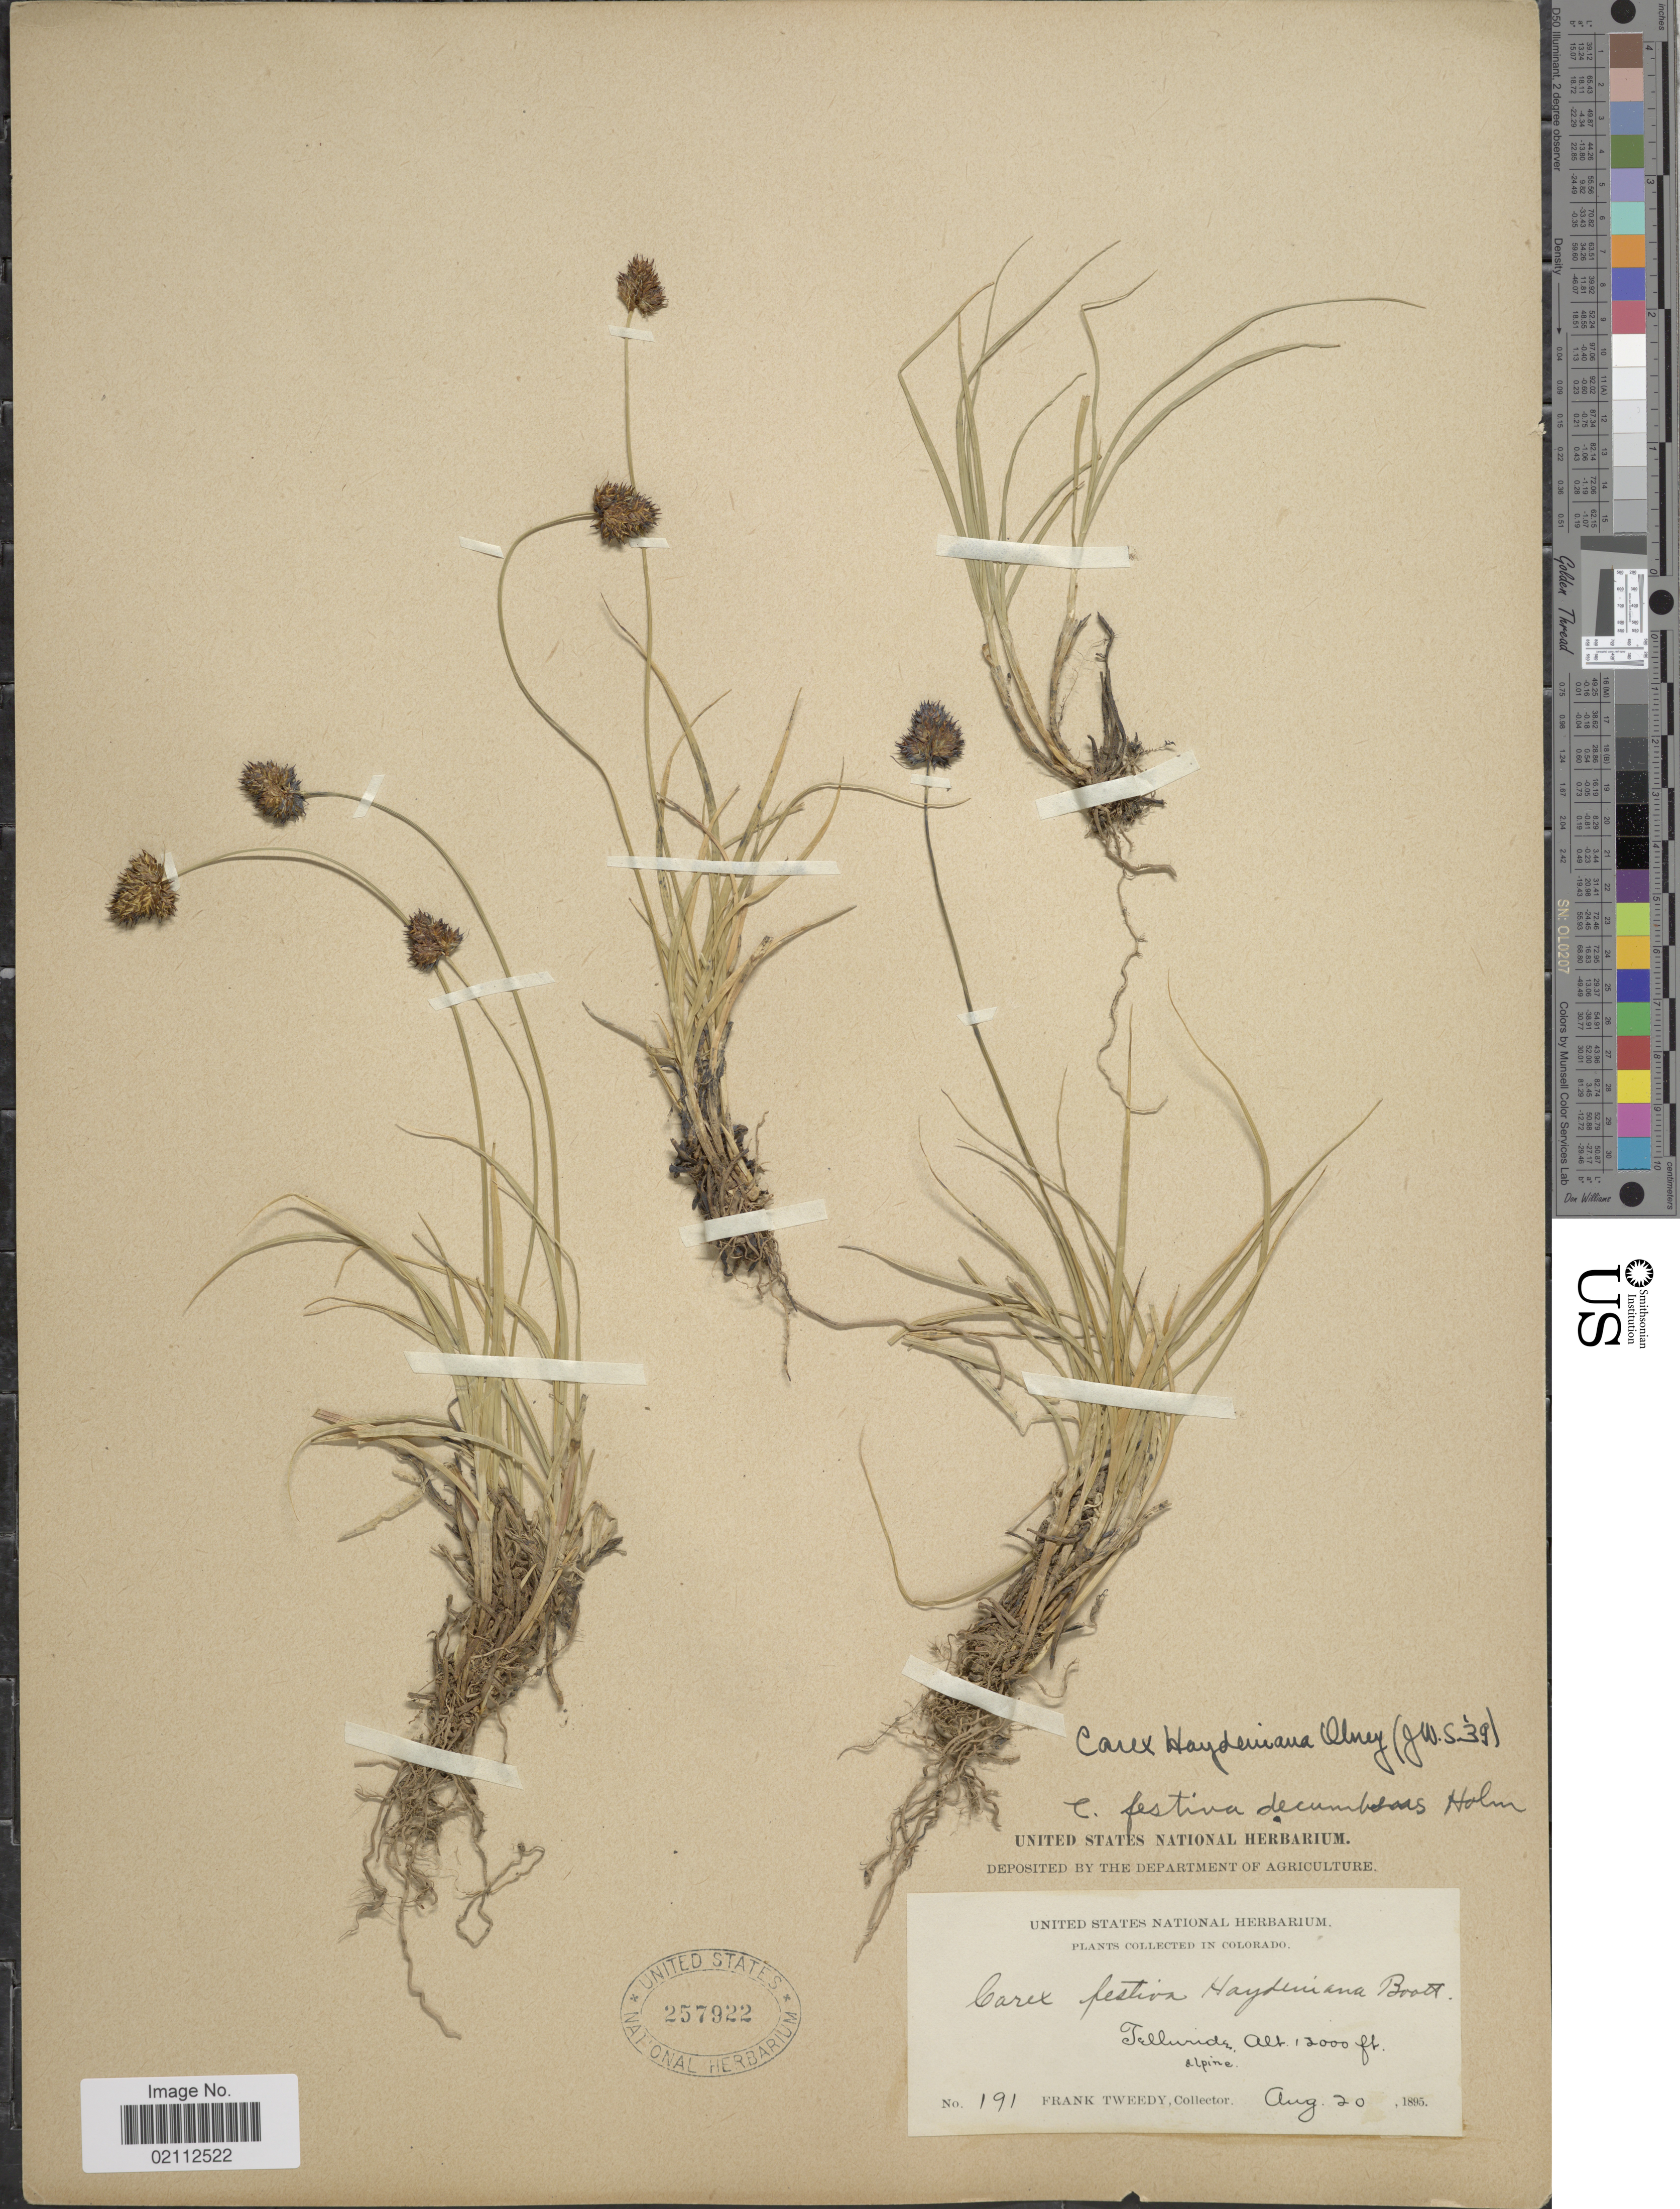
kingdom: Plantae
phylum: Tracheophyta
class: Liliopsida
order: Poales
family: Cyperaceae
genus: Carex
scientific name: Carex haydeniana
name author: Olney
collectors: F. Tweedy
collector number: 191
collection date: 1895-08-20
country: United States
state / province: Colorado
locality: Telluride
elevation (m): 3658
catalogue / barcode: US 257922